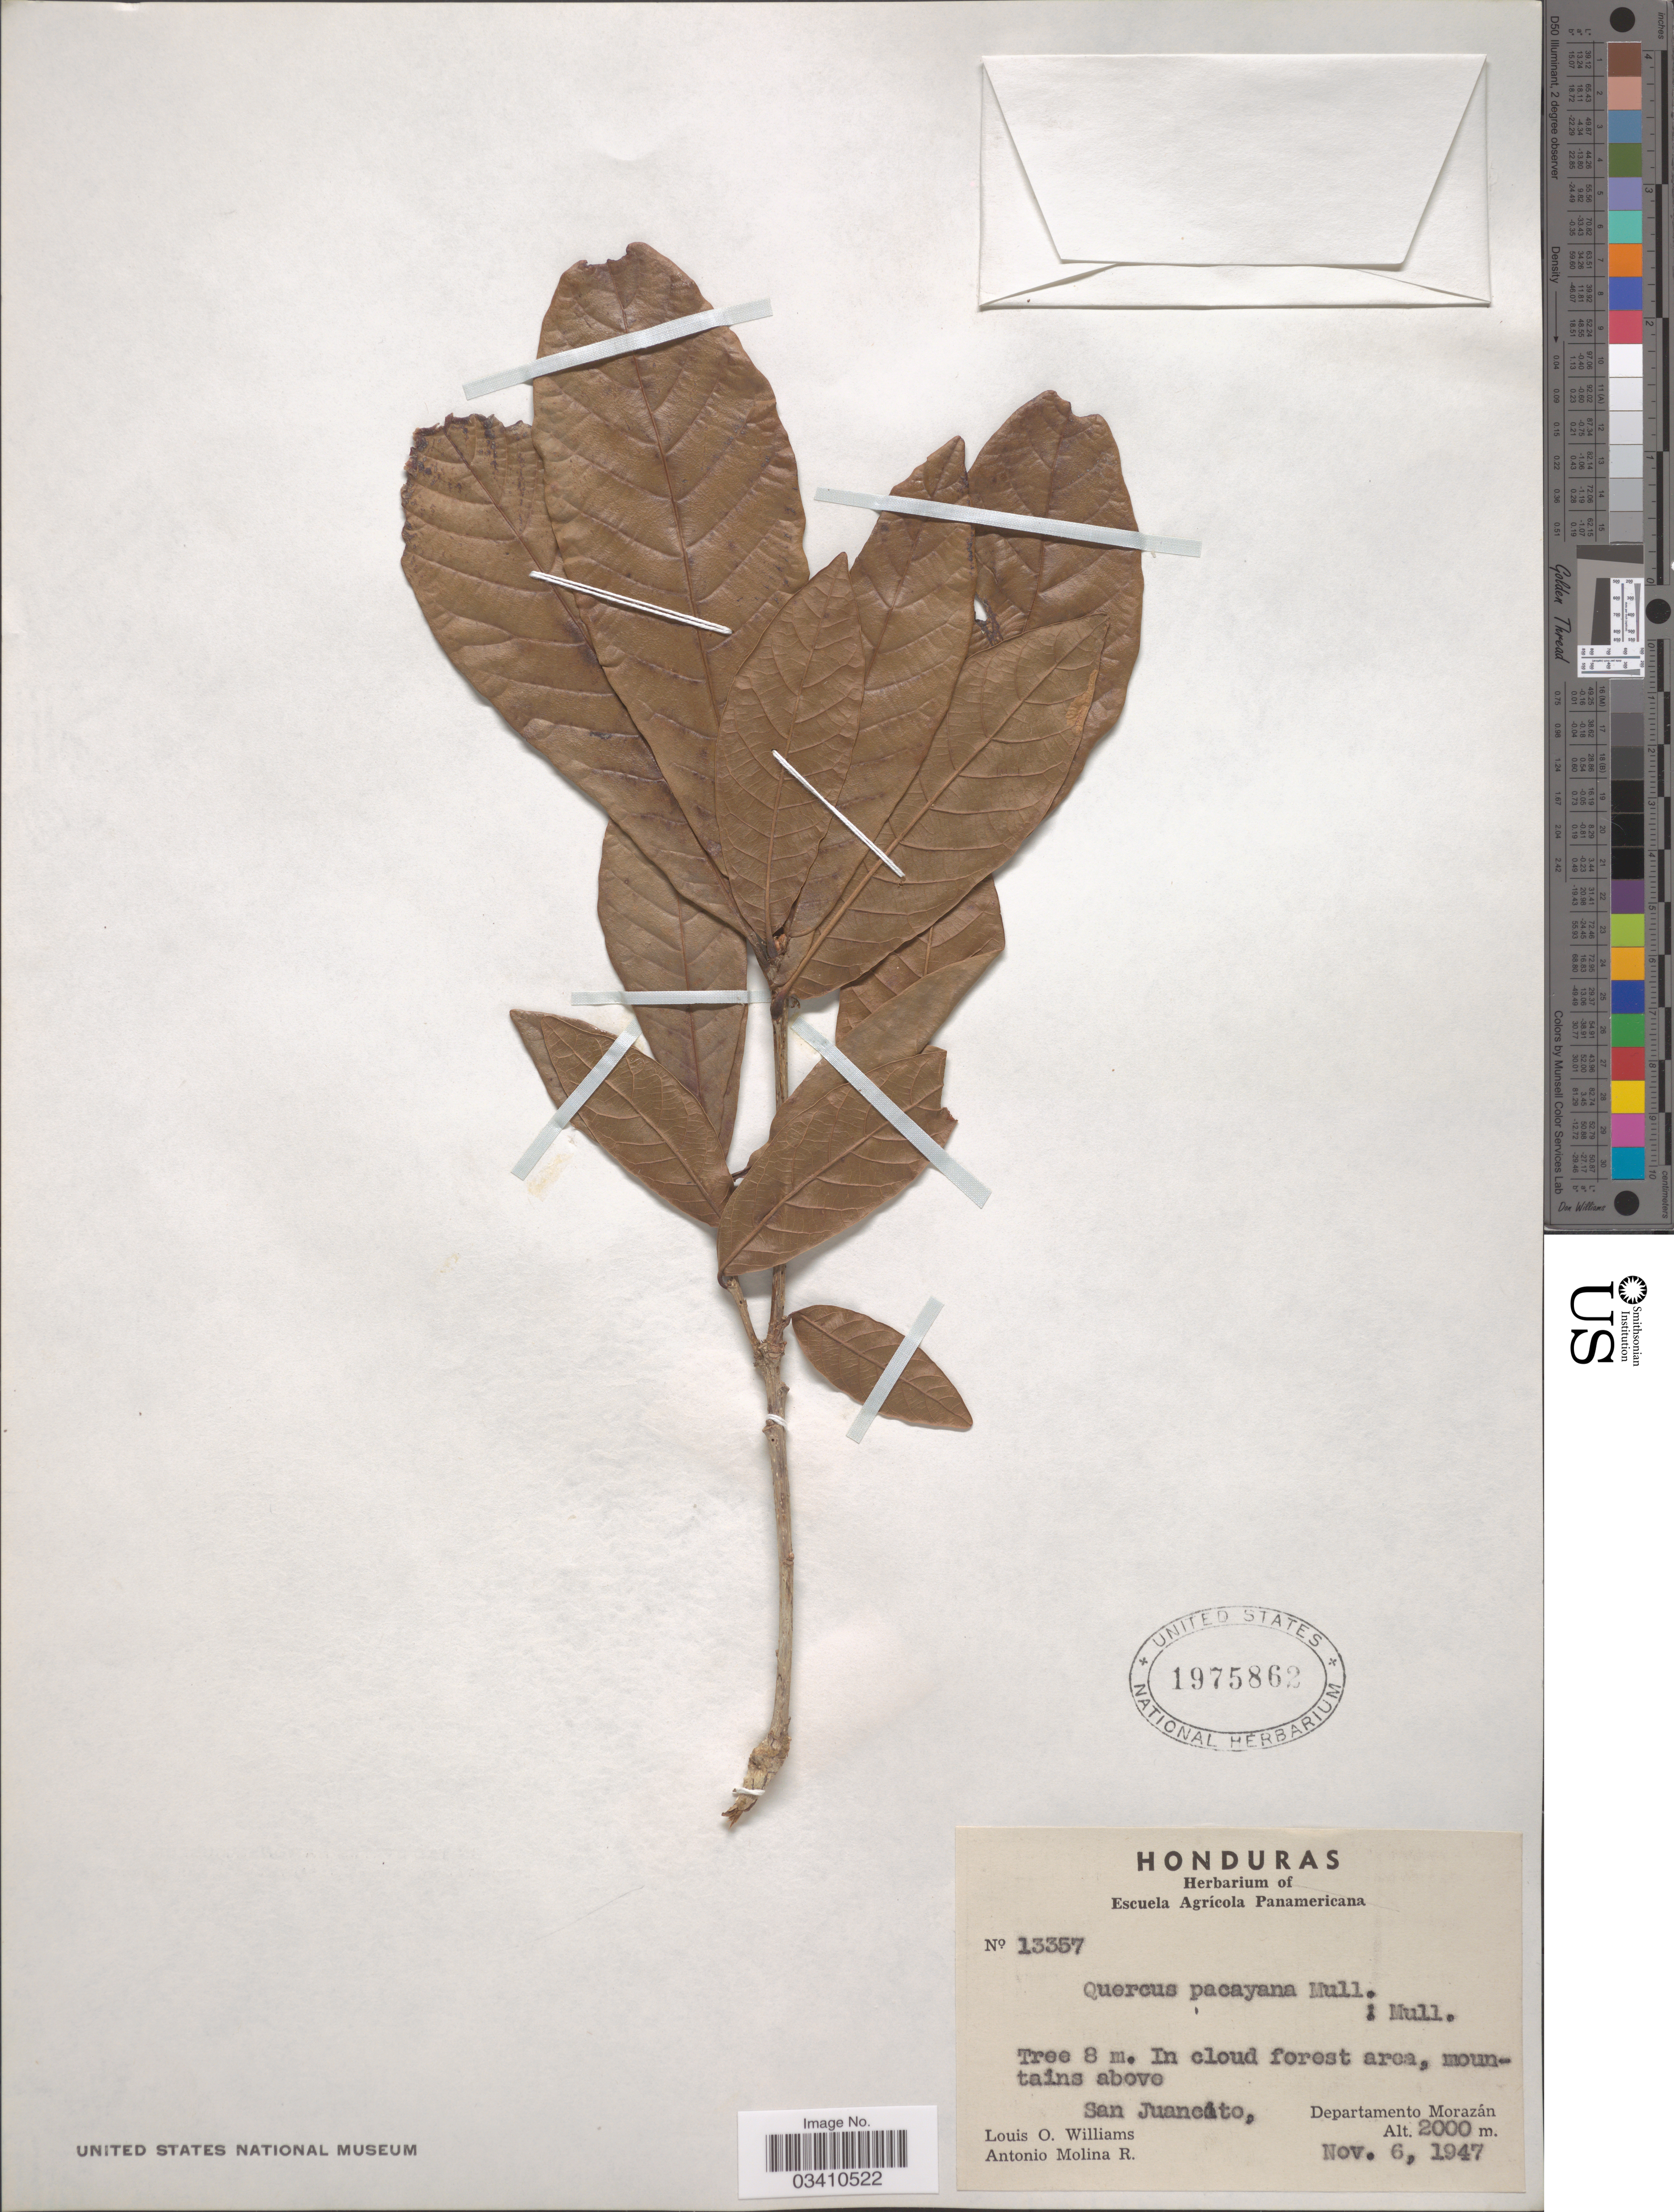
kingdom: Plantae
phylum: Tracheophyta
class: Magnoliopsida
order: Fagales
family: Fagaceae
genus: Quercus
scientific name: Quercus pacayana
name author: C.H. Müll.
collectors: L. O. Williams & A. Molina R.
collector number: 13357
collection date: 1947-11-06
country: Honduras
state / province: Fco. Morazán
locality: Mountains above San Juancito, Departamento Morazán.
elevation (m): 2000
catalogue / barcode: US 1975862